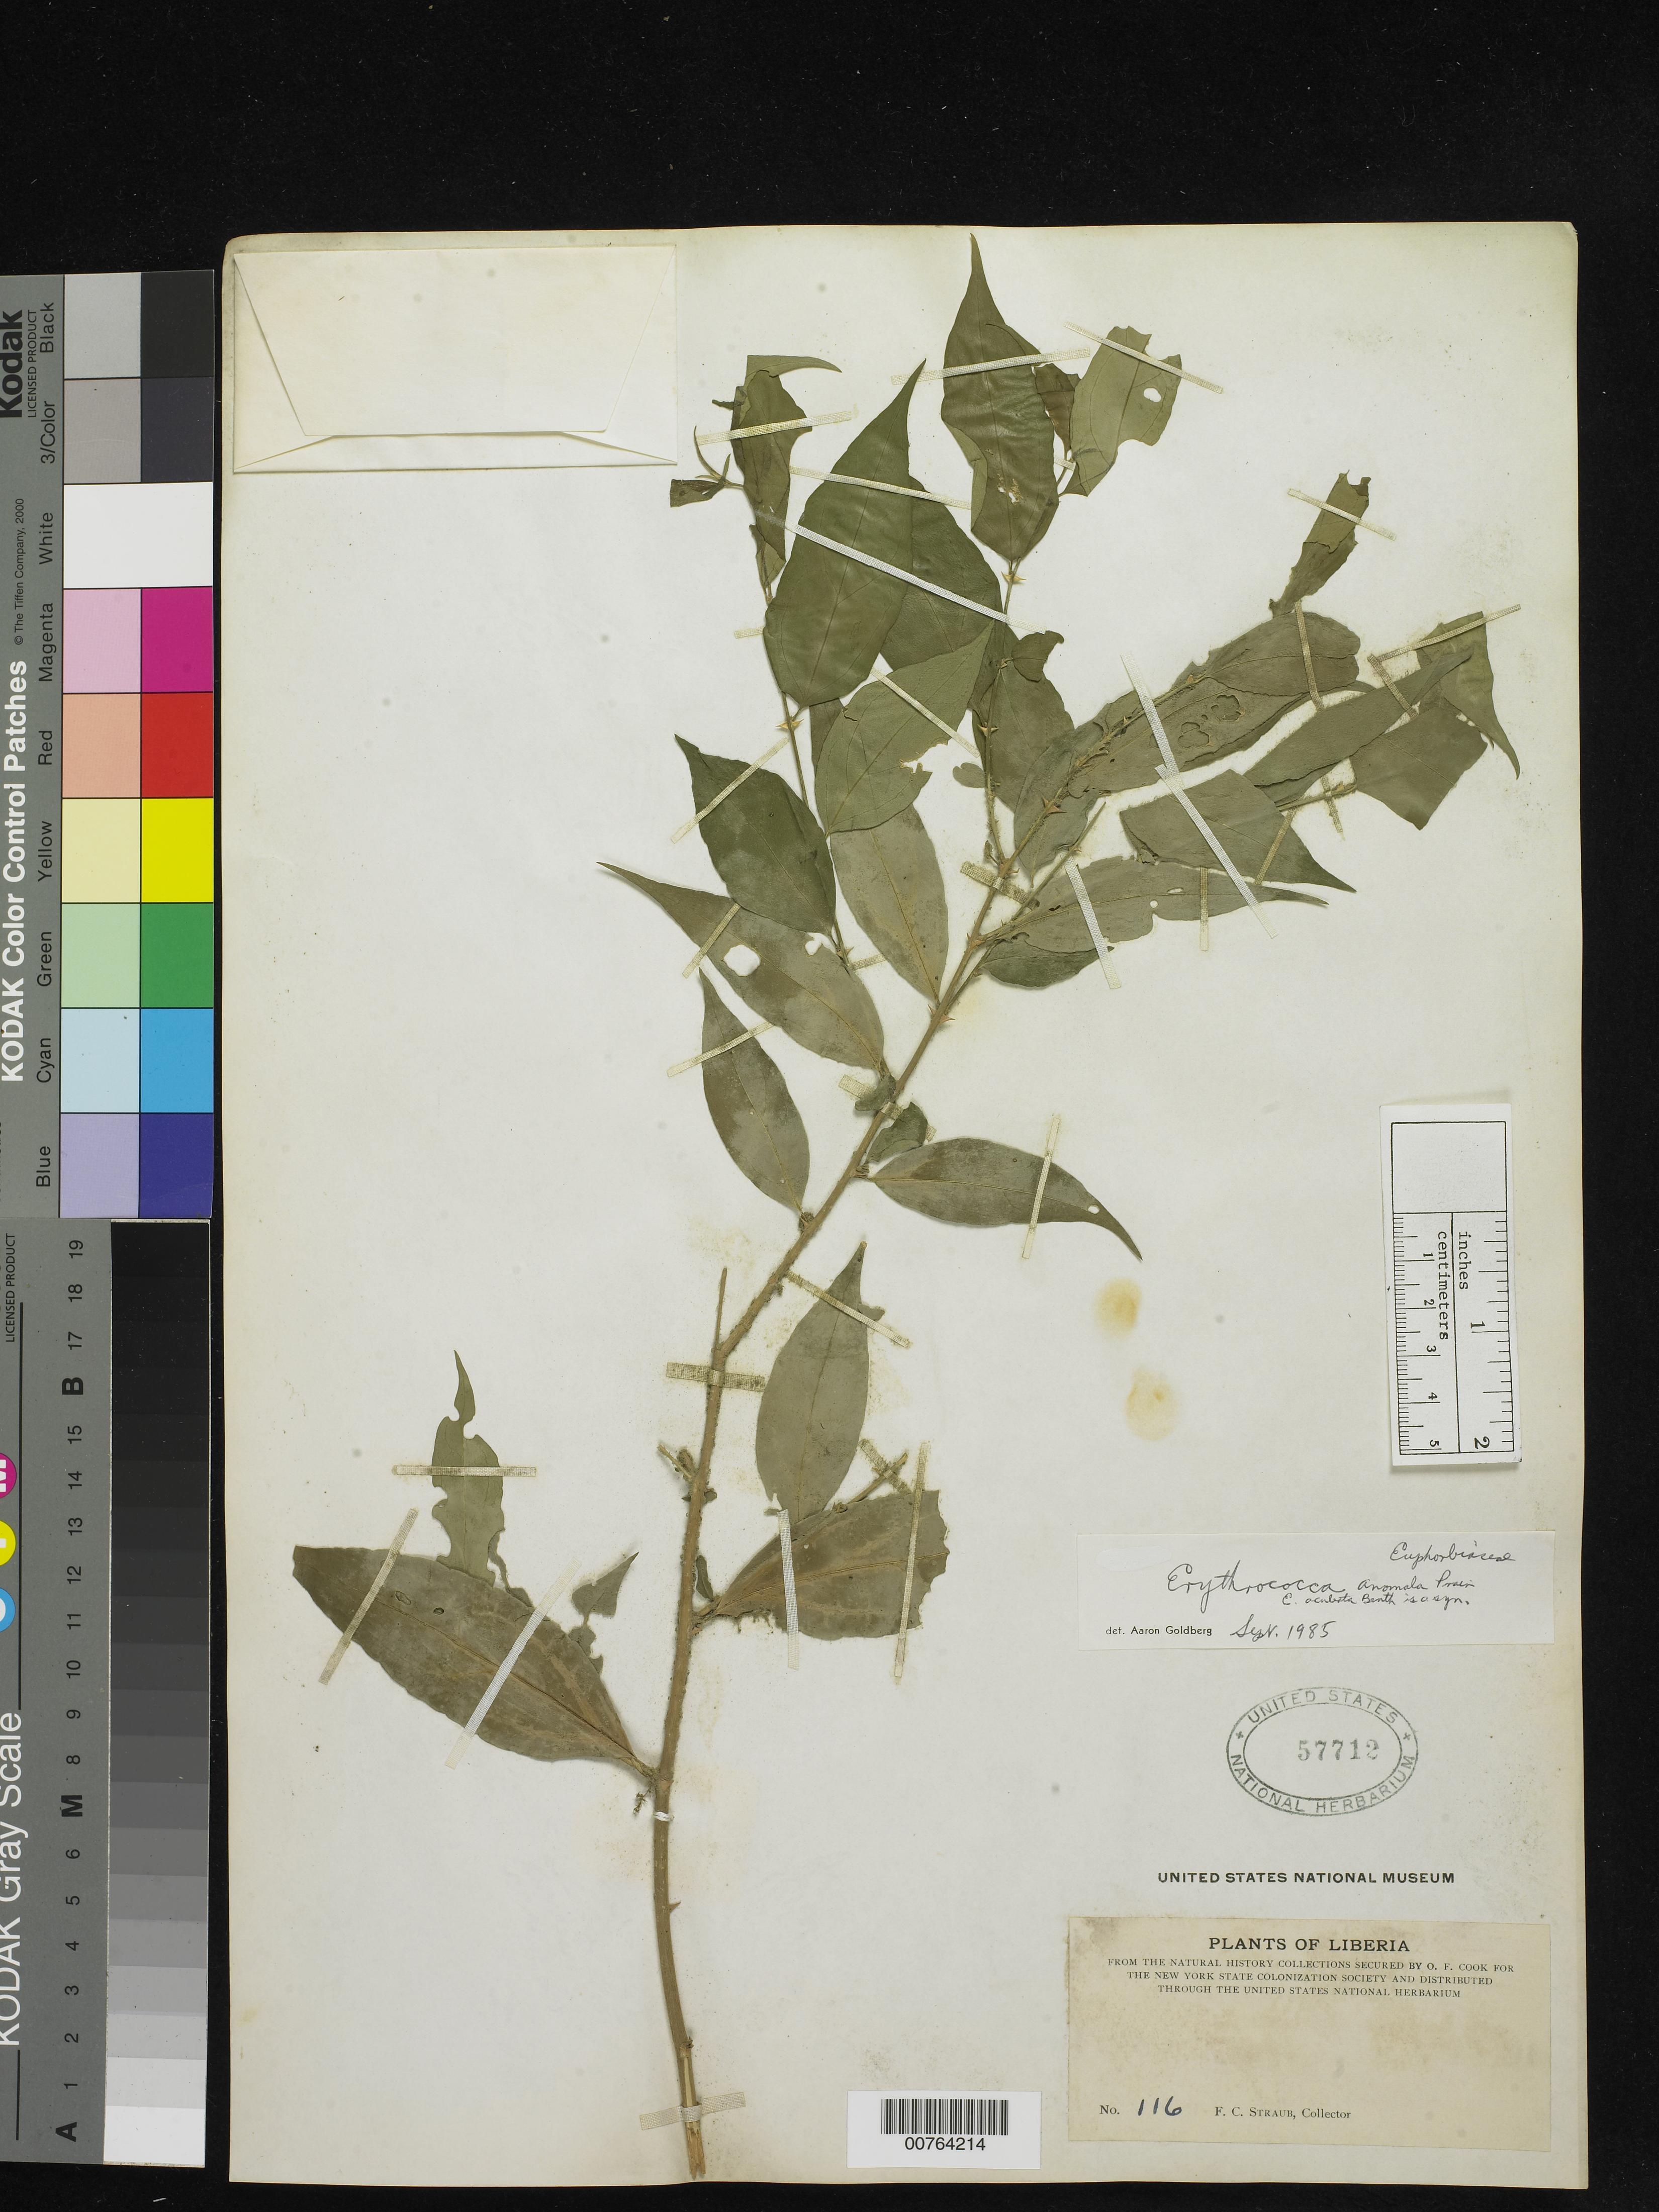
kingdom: Plantae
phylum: Tracheophyta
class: Magnoliopsida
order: Malpighiales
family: Euphorbiaceae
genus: Erythrococca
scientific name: Erythrococca anomala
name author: Prain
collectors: F. Straub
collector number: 116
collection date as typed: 18--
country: Liberia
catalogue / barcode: US 57712